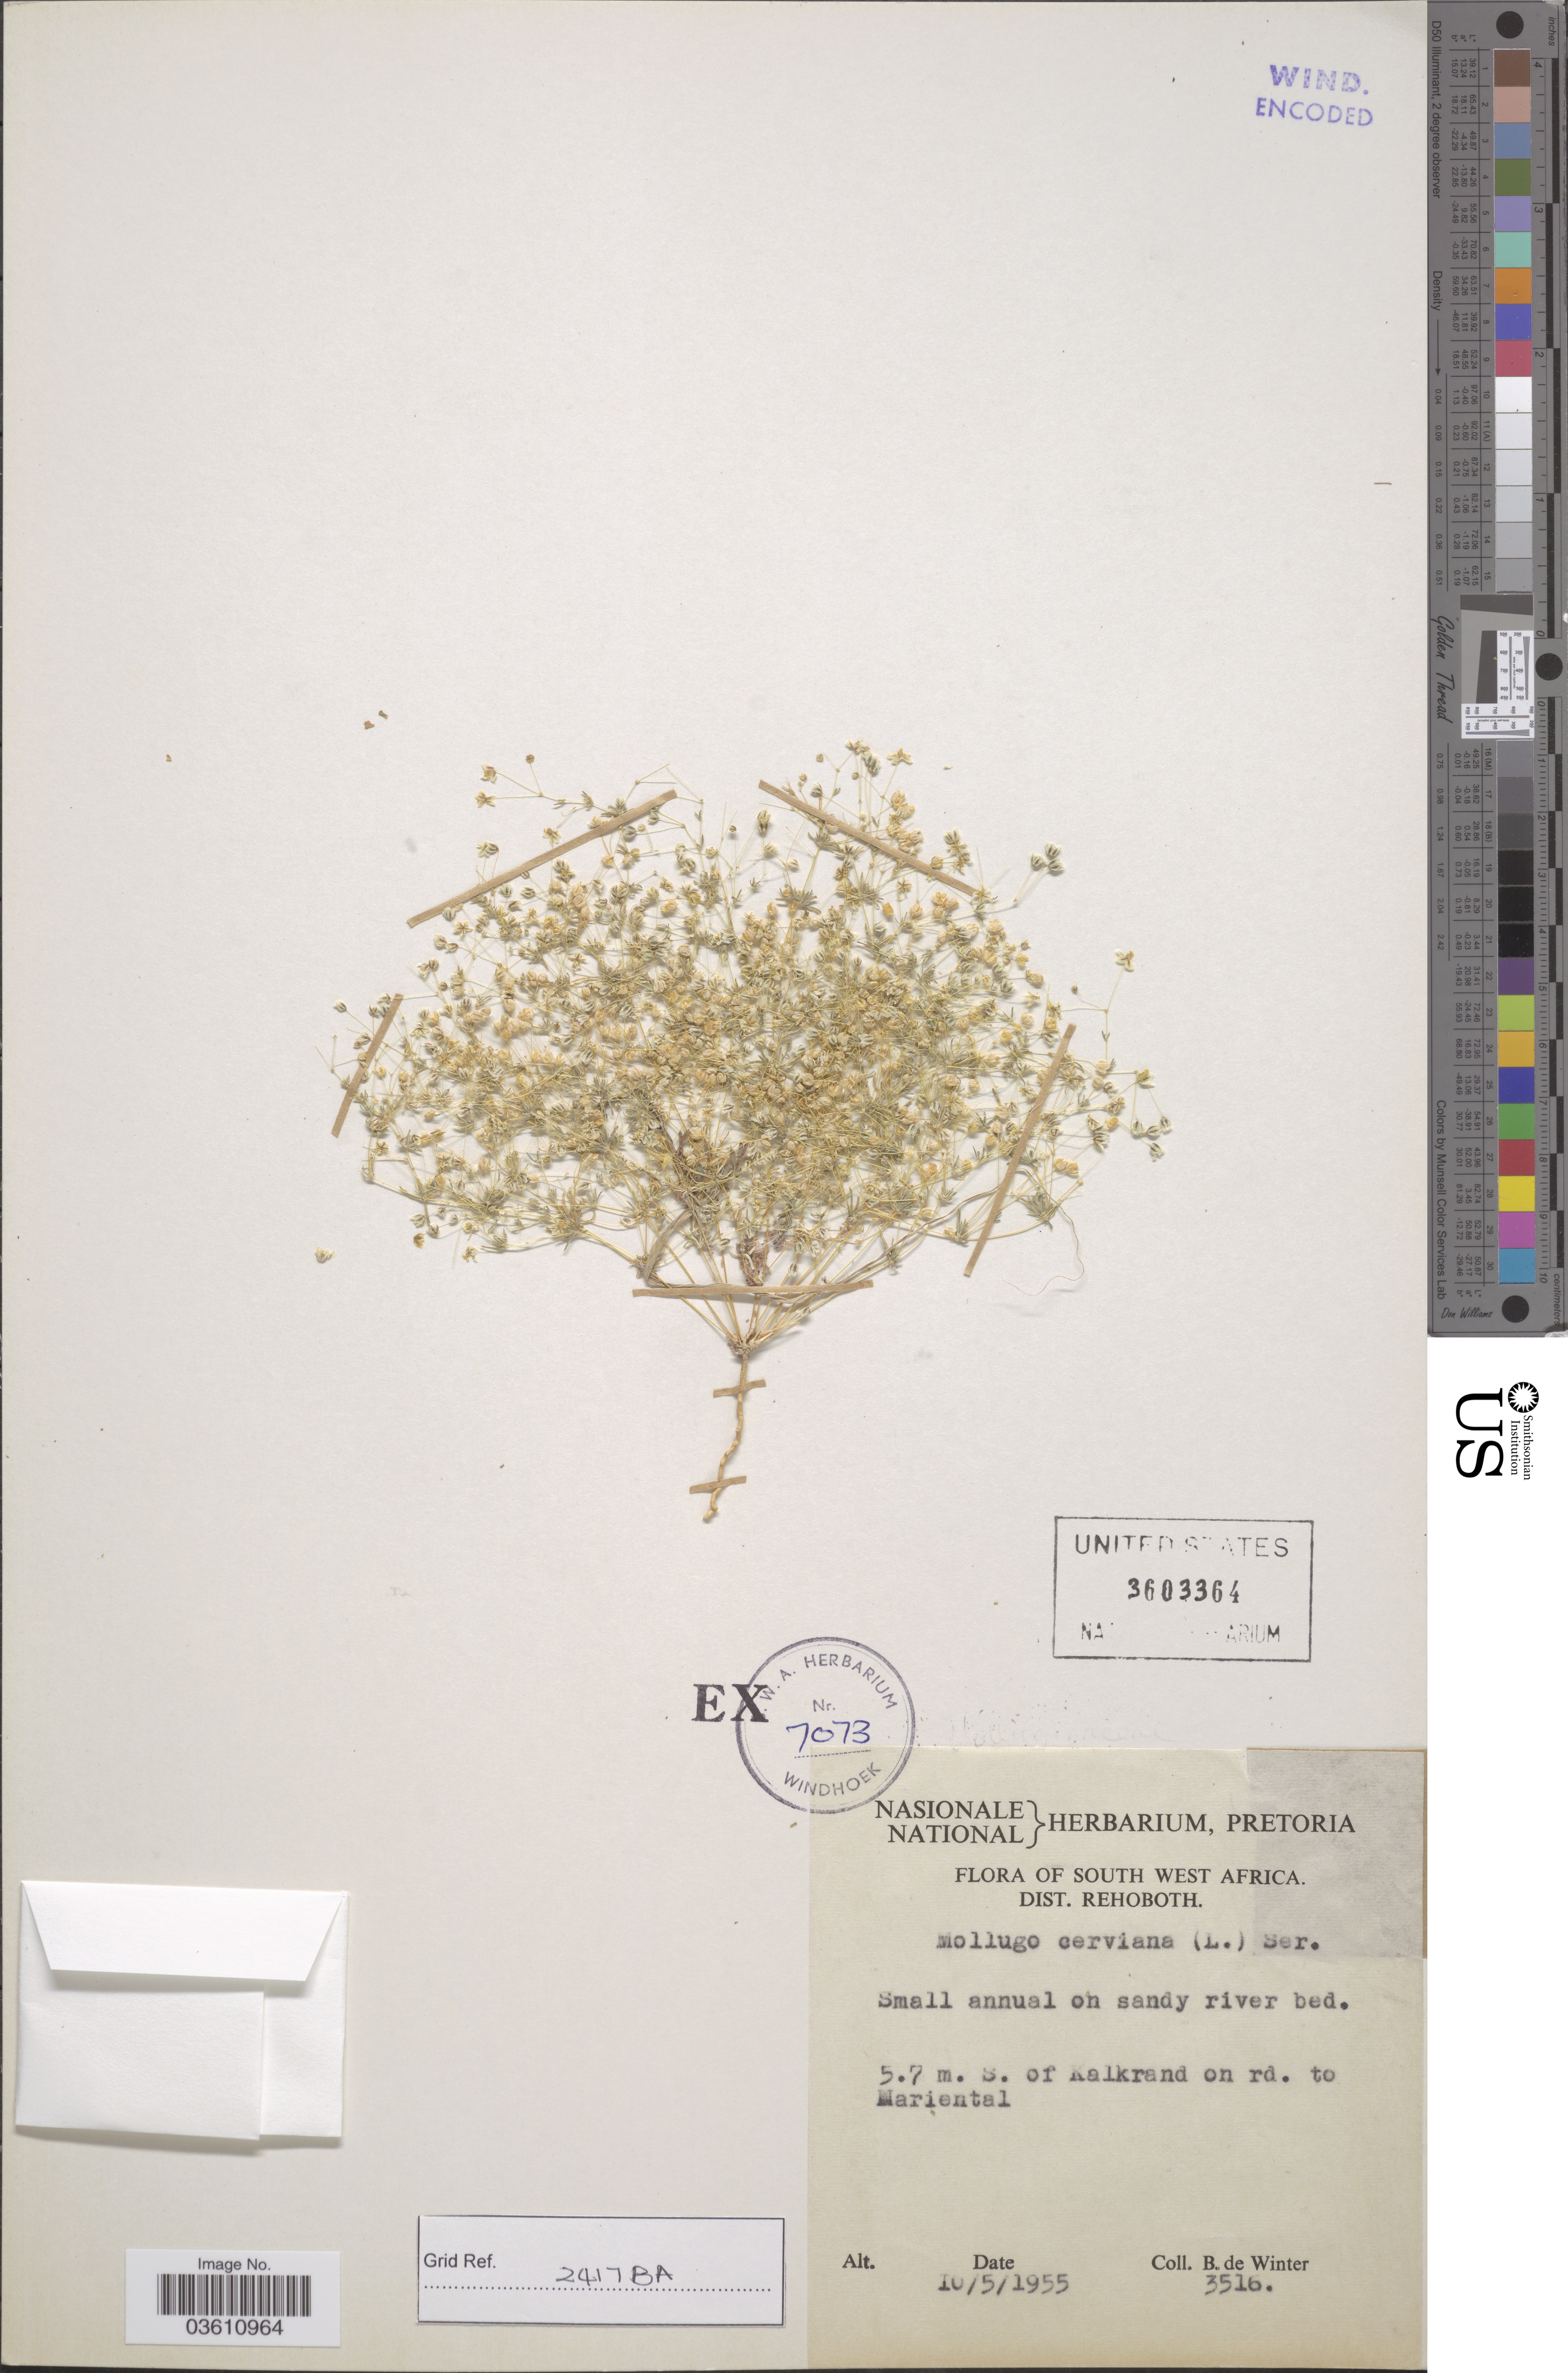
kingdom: Plantae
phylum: Tracheophyta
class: Magnoliopsida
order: Caryophyllales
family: Molluginaceae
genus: Hypertelis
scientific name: Hypertelis cerviana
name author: (L.) Thulin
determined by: Strong, Mark T., (BOT), Smithsonian Institution - National Museum of Natural History (UNITED STATES)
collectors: B. de Winter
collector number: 3516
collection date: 1955-05-10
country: Namibia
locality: South West Africa. Dist. Rehoboth. 5.7 m. S. of Kalkrand on rd. to Mariental.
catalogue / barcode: US 3603364